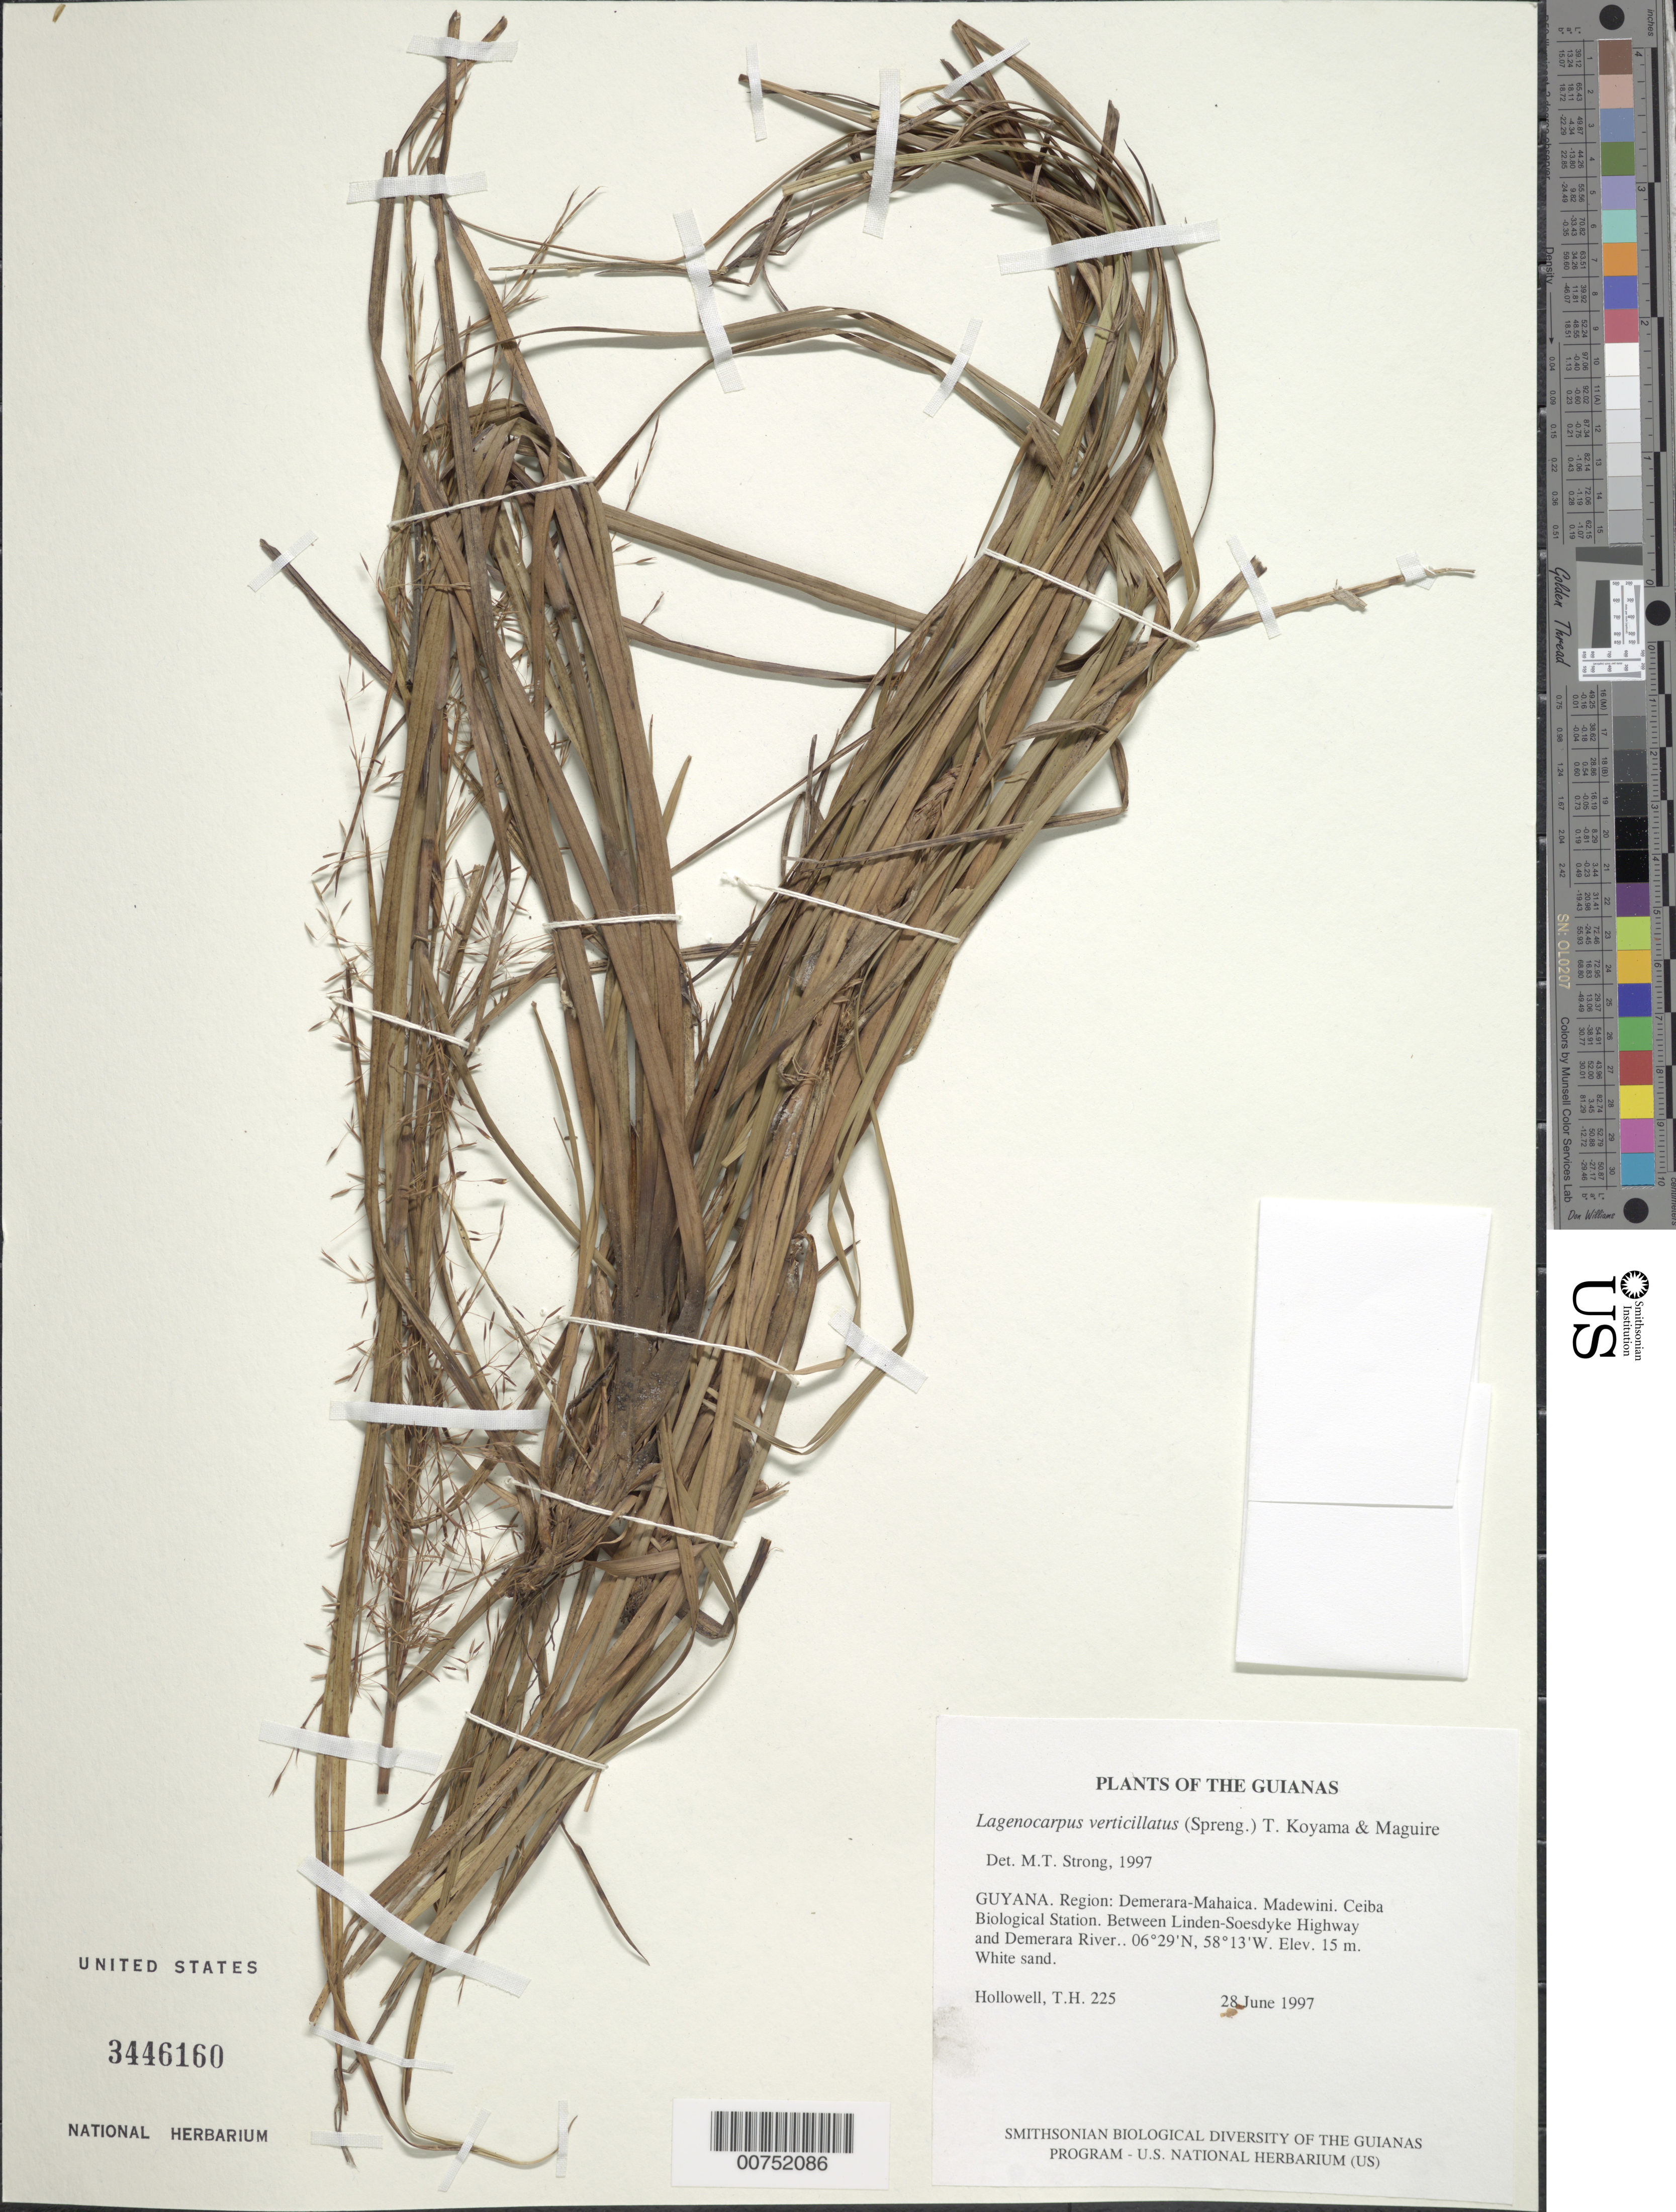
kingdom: Plantae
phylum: Tracheophyta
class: Liliopsida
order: Poales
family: Cyperaceae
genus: Cryptangium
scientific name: Cryptangium verticillatum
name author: (Spreng.) Vitta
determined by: Strong, Mark T., (BOT), Smithsonian Institution - National Museum of Natural History (UNITED STATES)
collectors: T. Hollowell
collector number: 225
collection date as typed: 28 June 1997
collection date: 1997-06-28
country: Guyana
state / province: Demerara-Mahaica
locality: Madewini. Ceiba Biological Station. Between Linden-Soesdyke Highway and Demerara River.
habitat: White sand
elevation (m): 15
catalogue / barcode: US 3446160